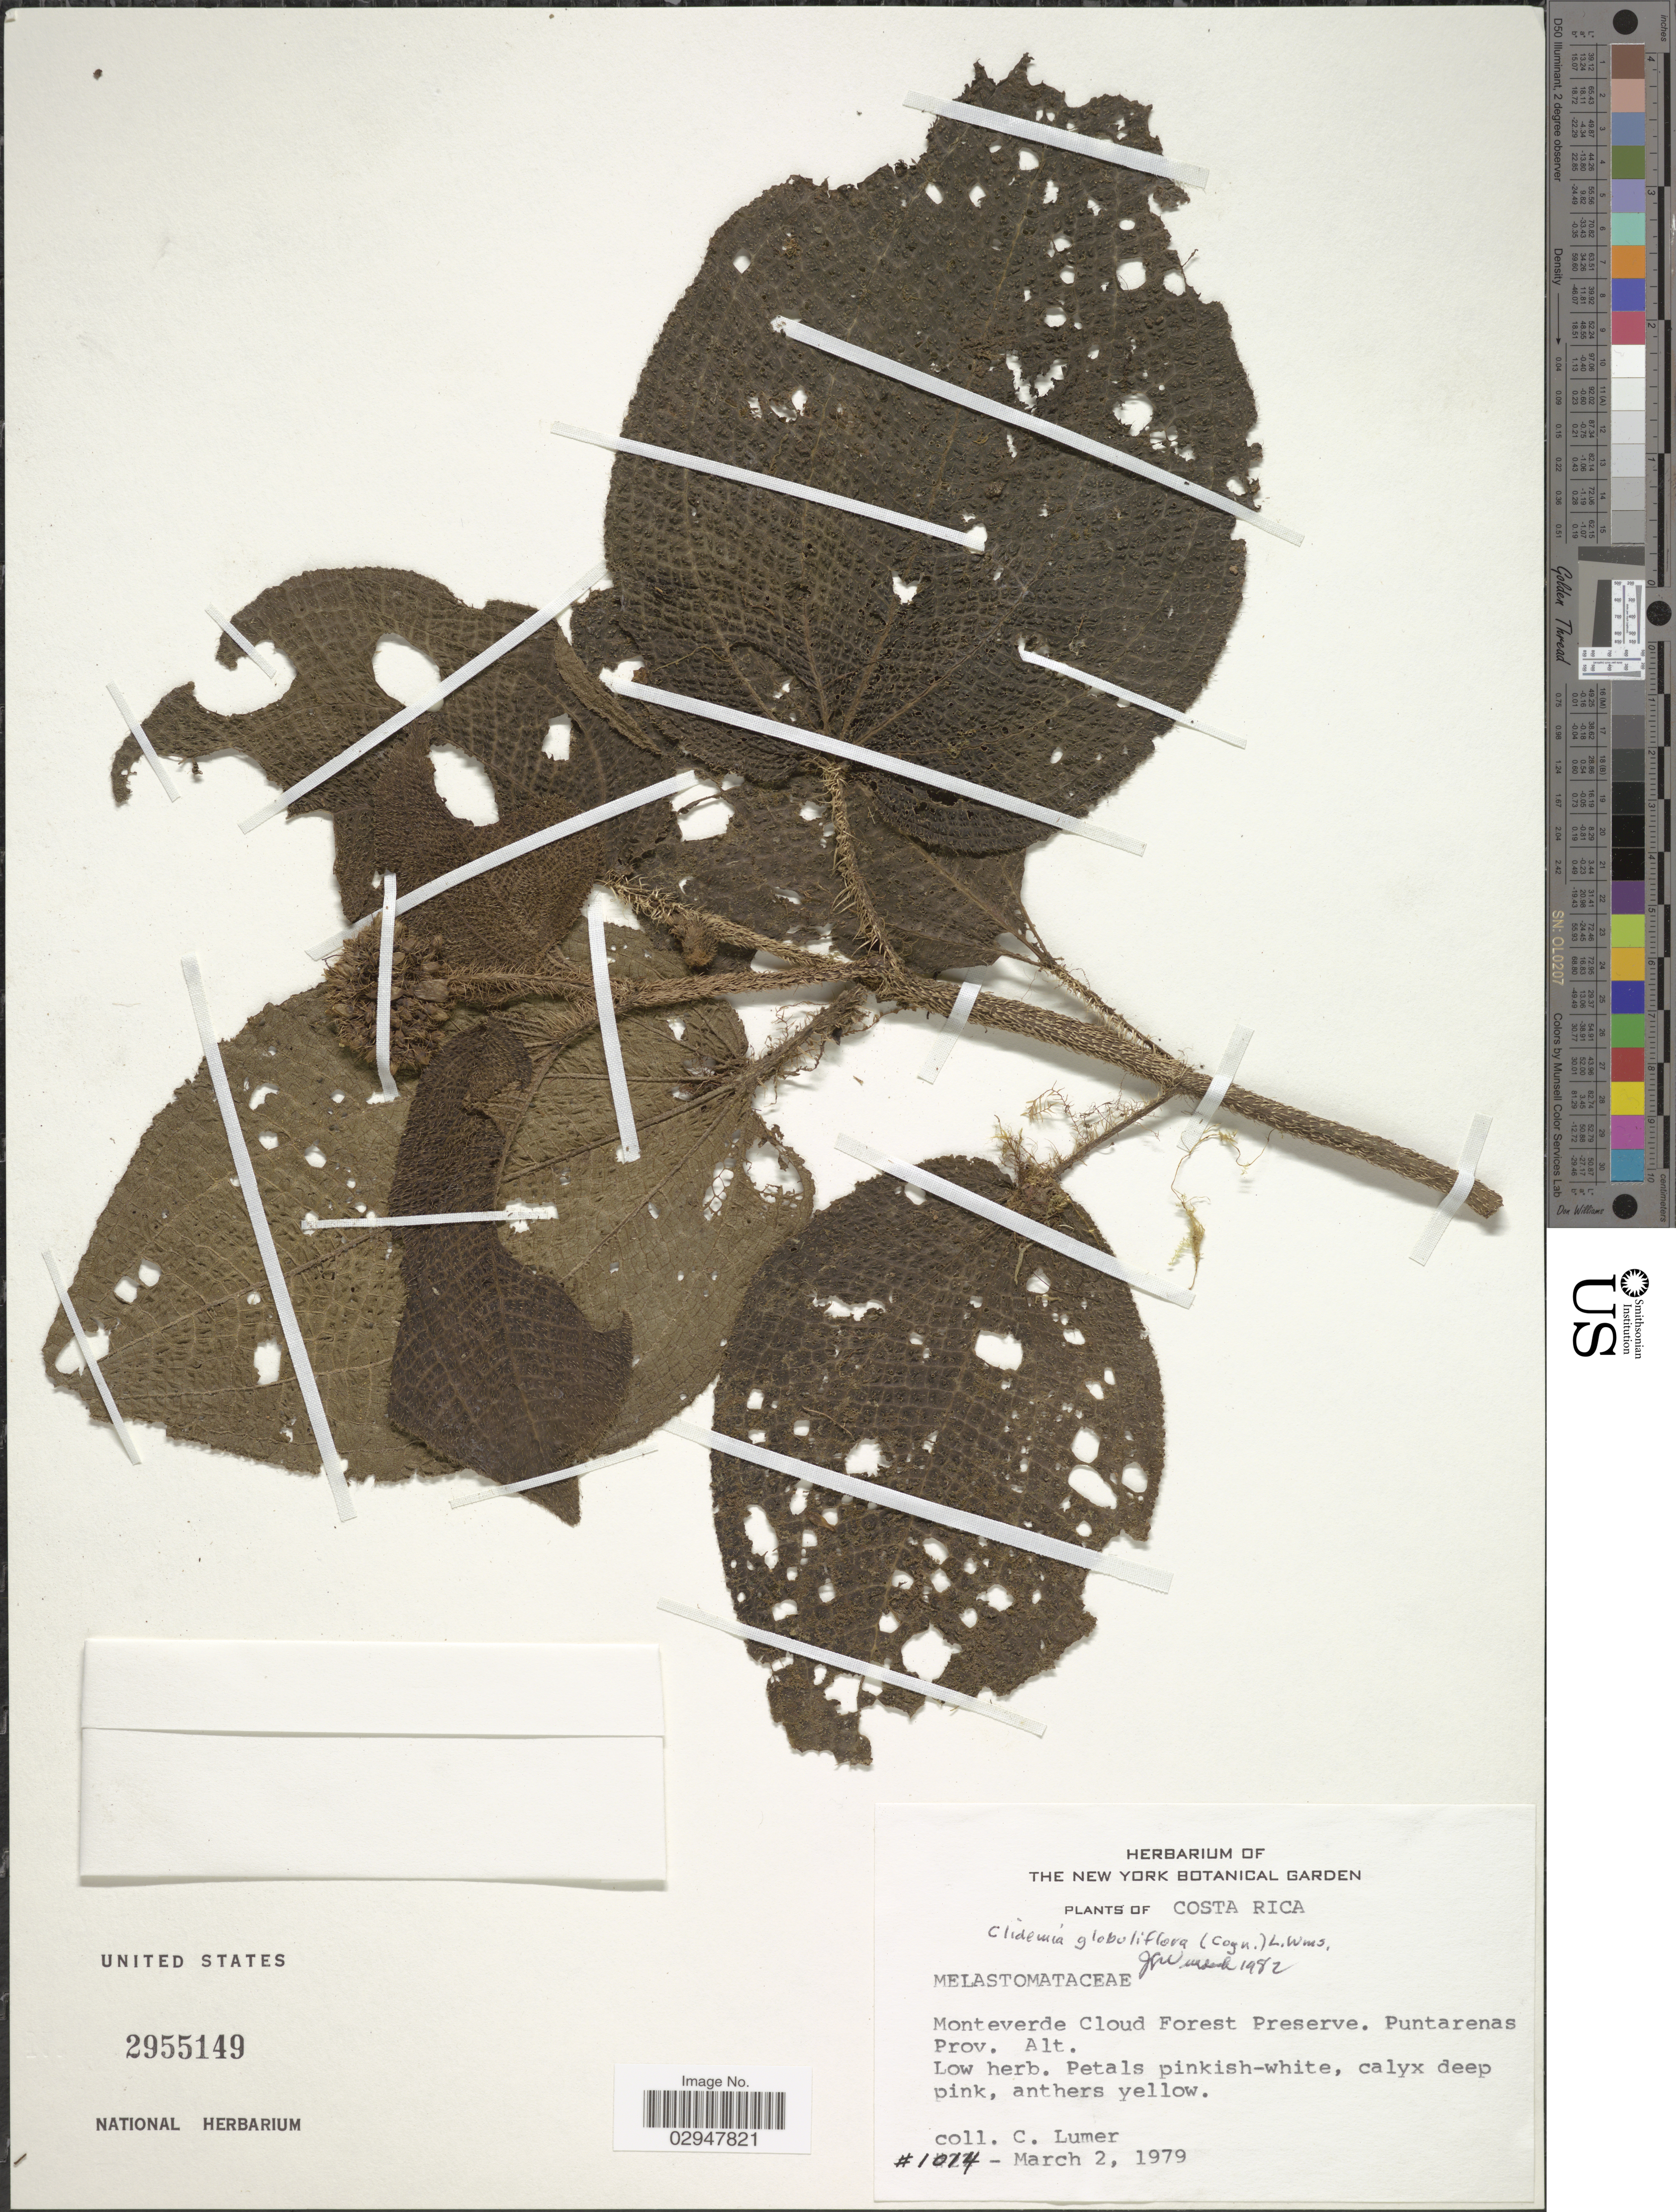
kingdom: Plantae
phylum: Tracheophyta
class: Magnoliopsida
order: Myrtales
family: Melastomataceae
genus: Clidemia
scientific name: Clidemia globuliflora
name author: (Cogn.) L.O. Williams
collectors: C. Lumer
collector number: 1014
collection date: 1979-03-02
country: Costa Rica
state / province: Puntarenas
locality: Monteverde Cloud Forest Preserve.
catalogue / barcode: US 2955149